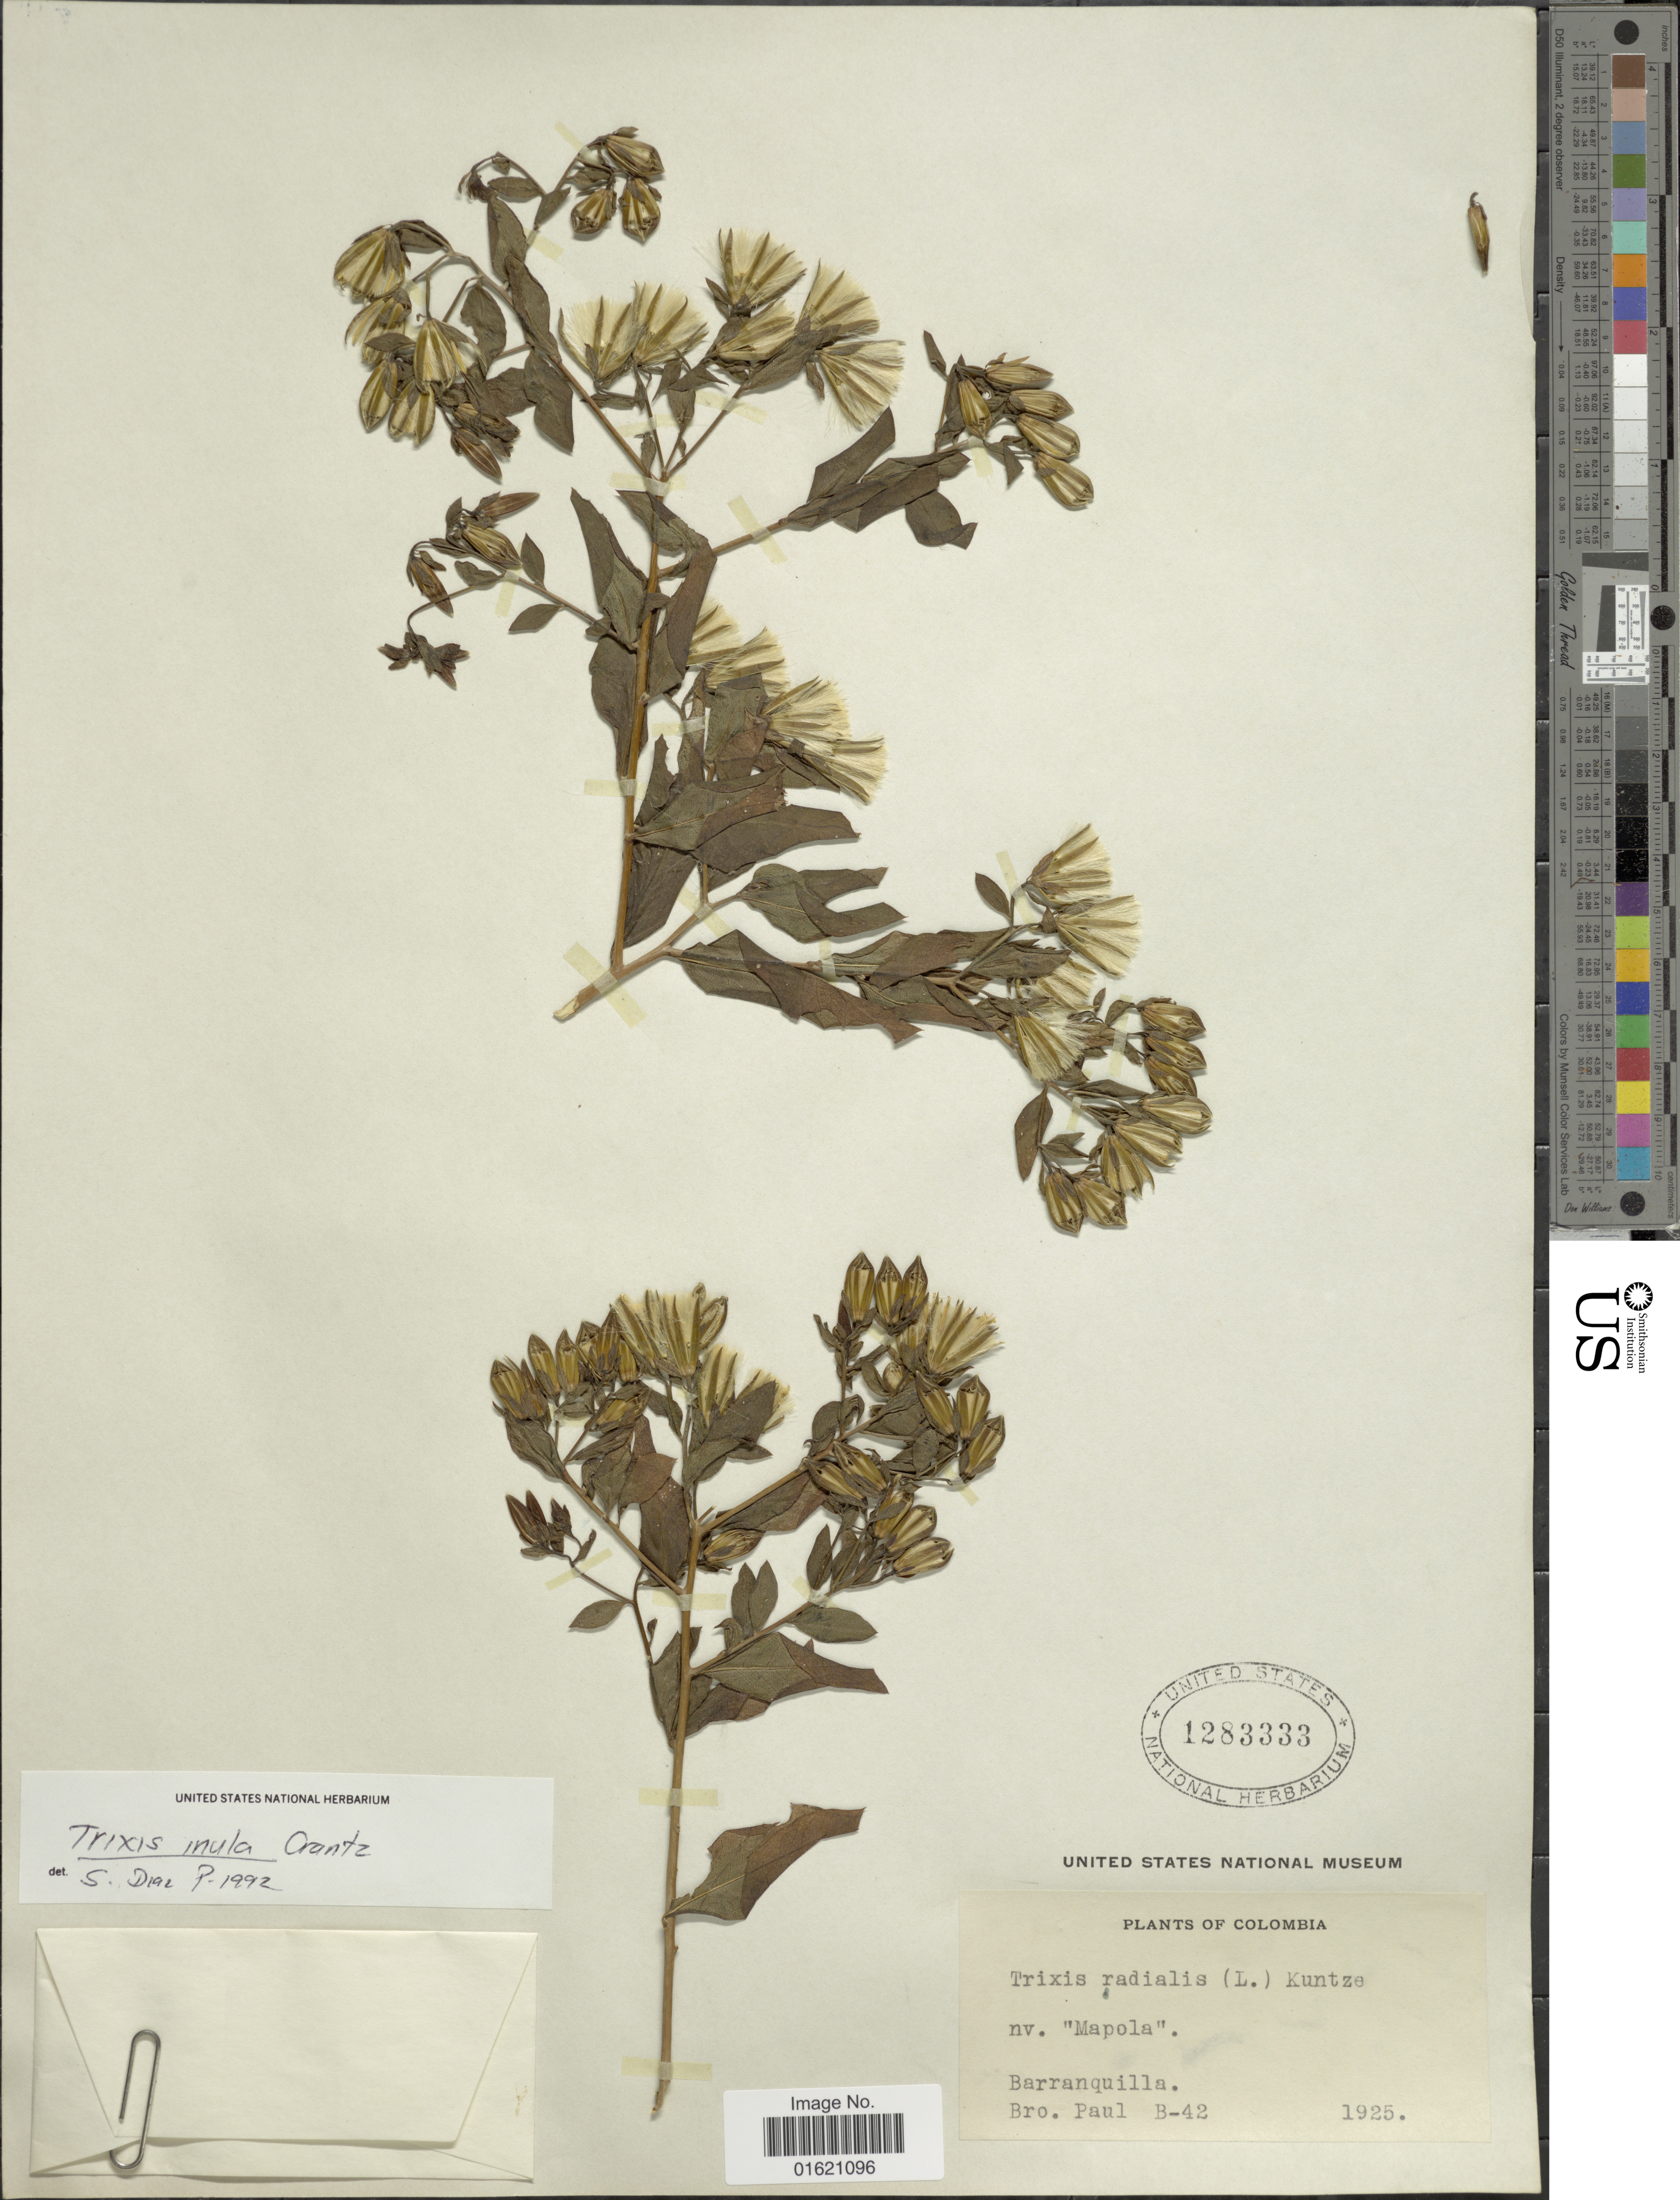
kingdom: Plantae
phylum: Tracheophyta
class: Magnoliopsida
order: Asterales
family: Asteraceae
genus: Trixis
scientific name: Trixis inula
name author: Crantz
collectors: B. Paul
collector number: B-42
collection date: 1925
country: Colombia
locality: Nv. "Mapola", Barranquila [unsure placement]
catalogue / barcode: US 1283333